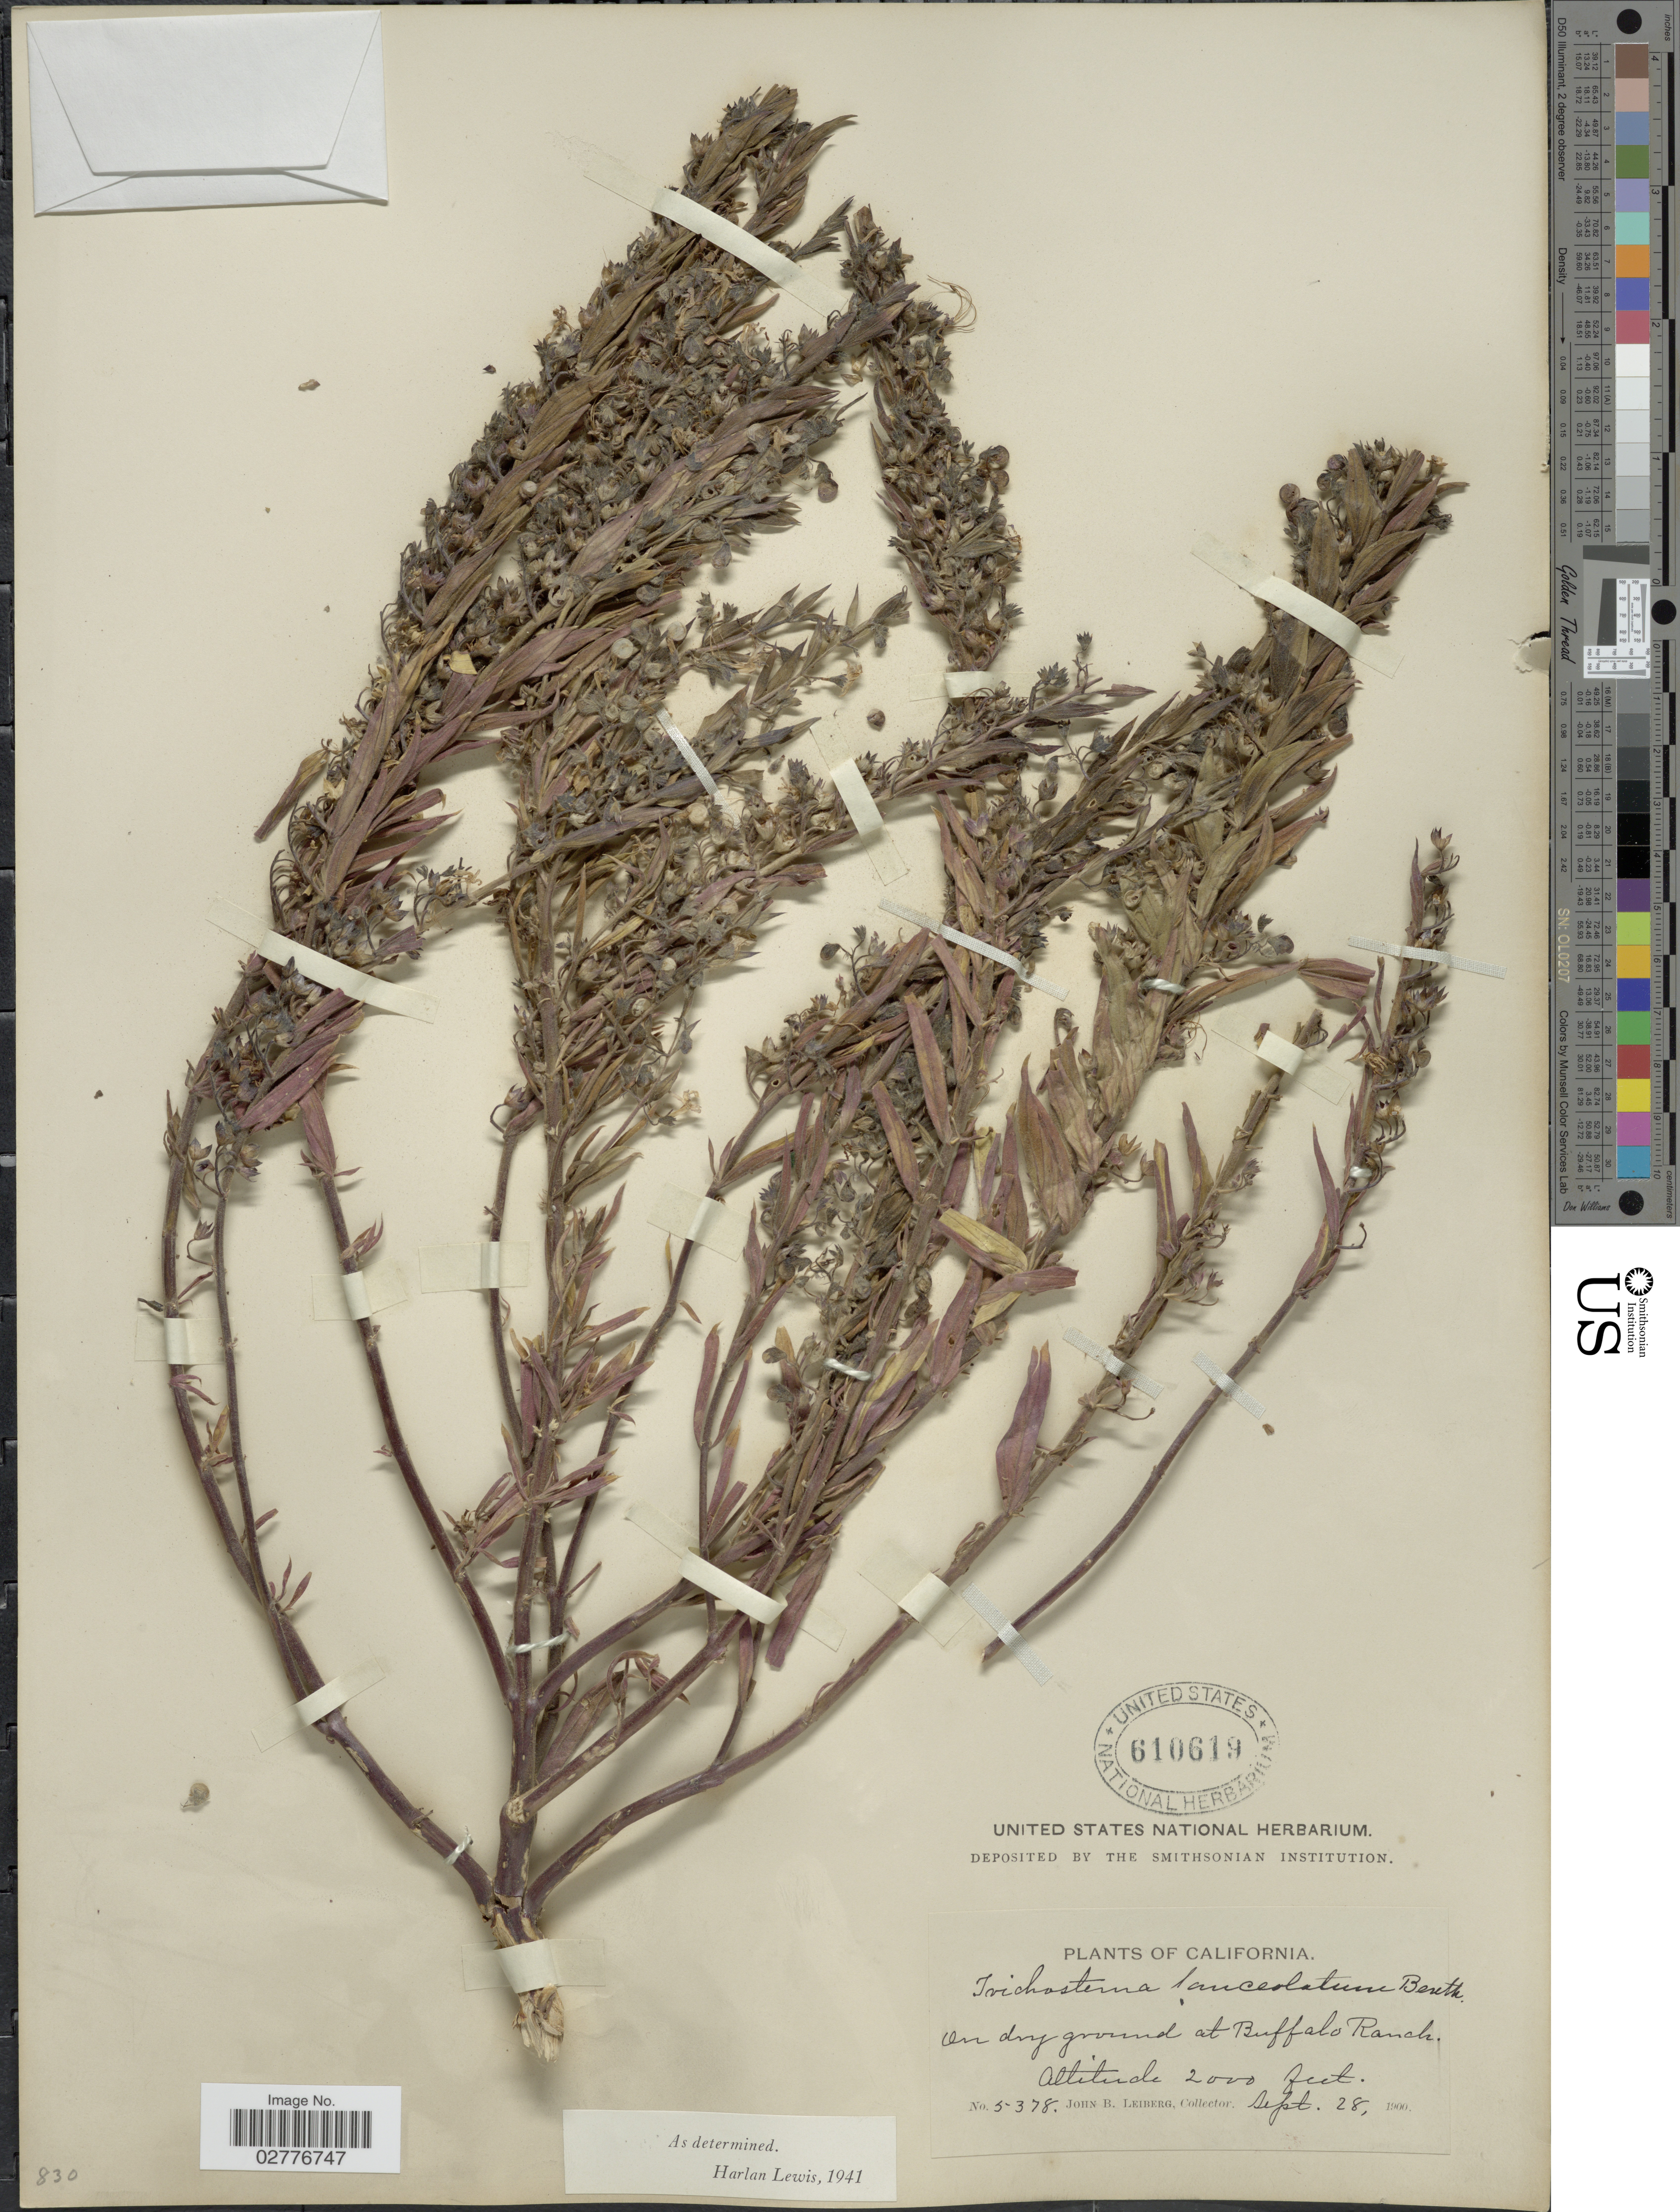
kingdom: Plantae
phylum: Tracheophyta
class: Magnoliopsida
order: Lamiales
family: Lamiaceae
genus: Trichostema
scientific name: Trichostema lanceolatum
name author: Benth.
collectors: J. B. Leiberg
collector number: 5378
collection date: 1900-09-28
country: United States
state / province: California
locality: On dry ground at Buffalo Ranch.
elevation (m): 610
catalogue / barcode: US 610619